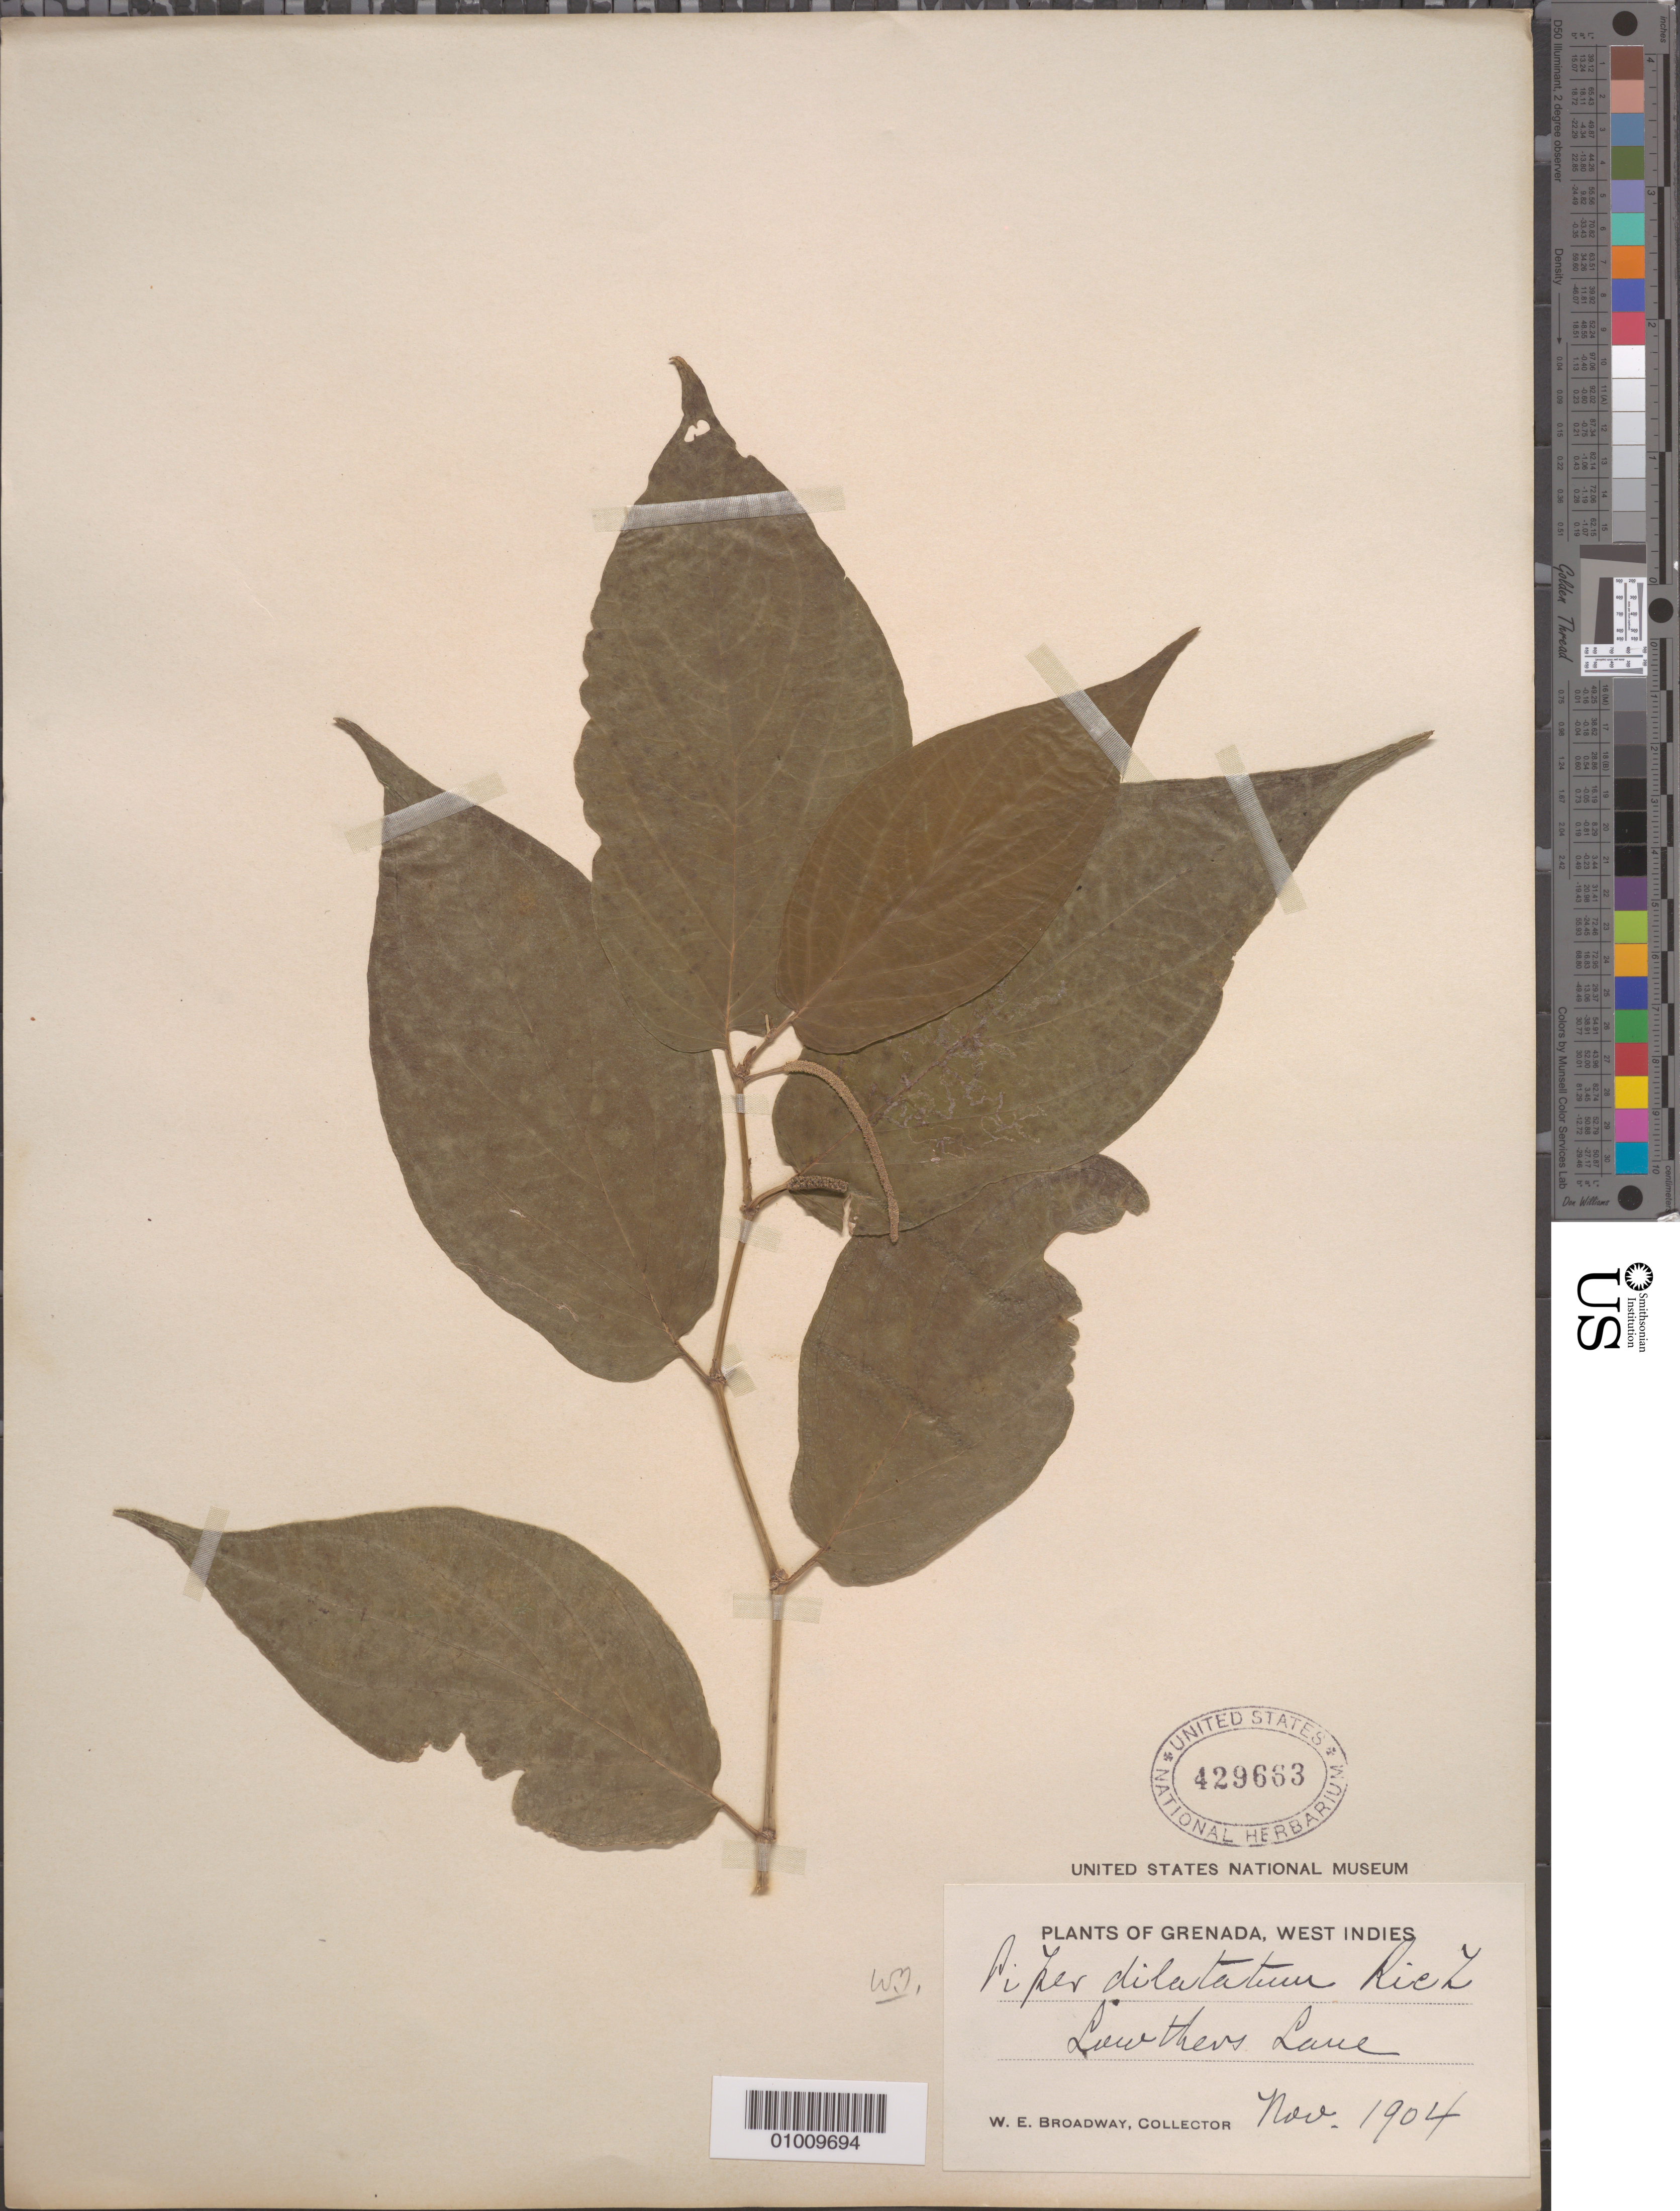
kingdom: Plantae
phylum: Tracheophyta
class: Magnoliopsida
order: Piperales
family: Piperaceae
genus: Piper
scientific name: Piper dilatatum var. dilatatum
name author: Rich.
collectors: W. E. Broadway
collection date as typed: Nov 1904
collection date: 1904-11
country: Grenada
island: Grenada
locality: Leuthers Lane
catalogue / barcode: US 429663